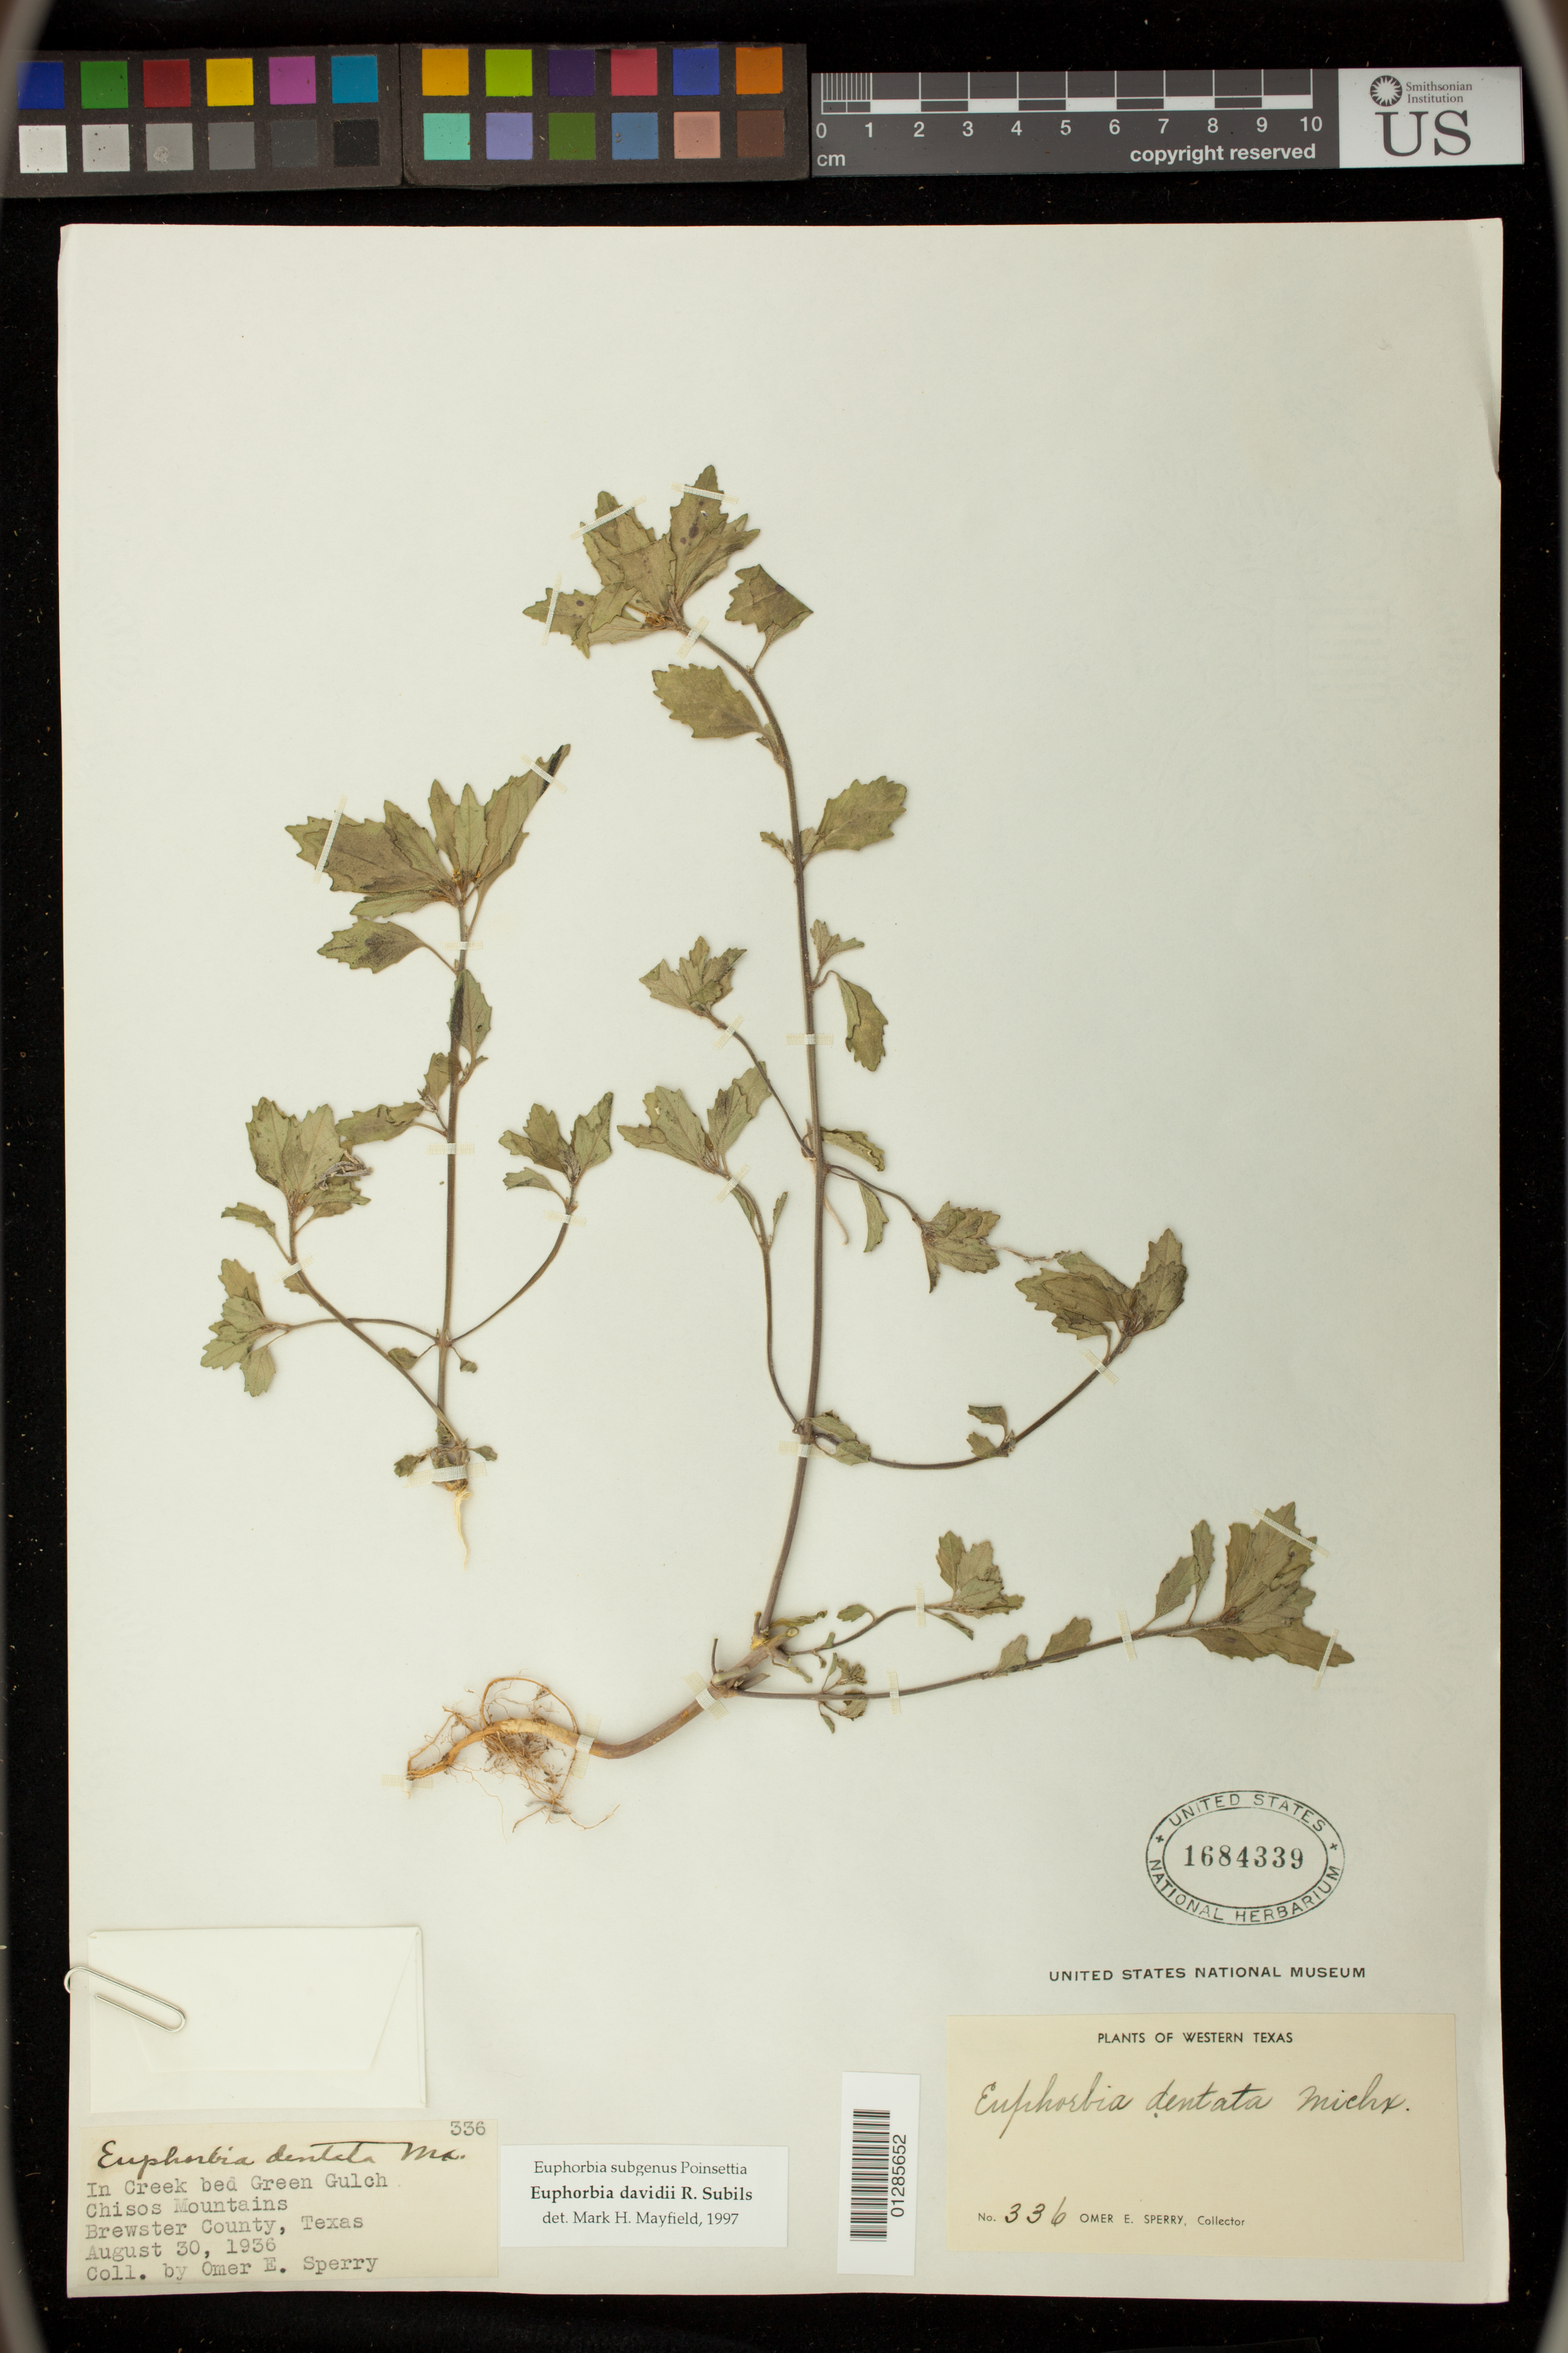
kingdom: Plantae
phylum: Tracheophyta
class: Magnoliopsida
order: Malpighiales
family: Euphorbiaceae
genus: Euphorbia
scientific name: Euphorbia davidii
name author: Subils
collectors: O. E. Sperry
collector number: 336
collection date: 1936-08-30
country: United States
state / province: Texas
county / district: Brewster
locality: In Creek bed Green Gulch, Chisos Mountains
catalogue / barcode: US 1684339